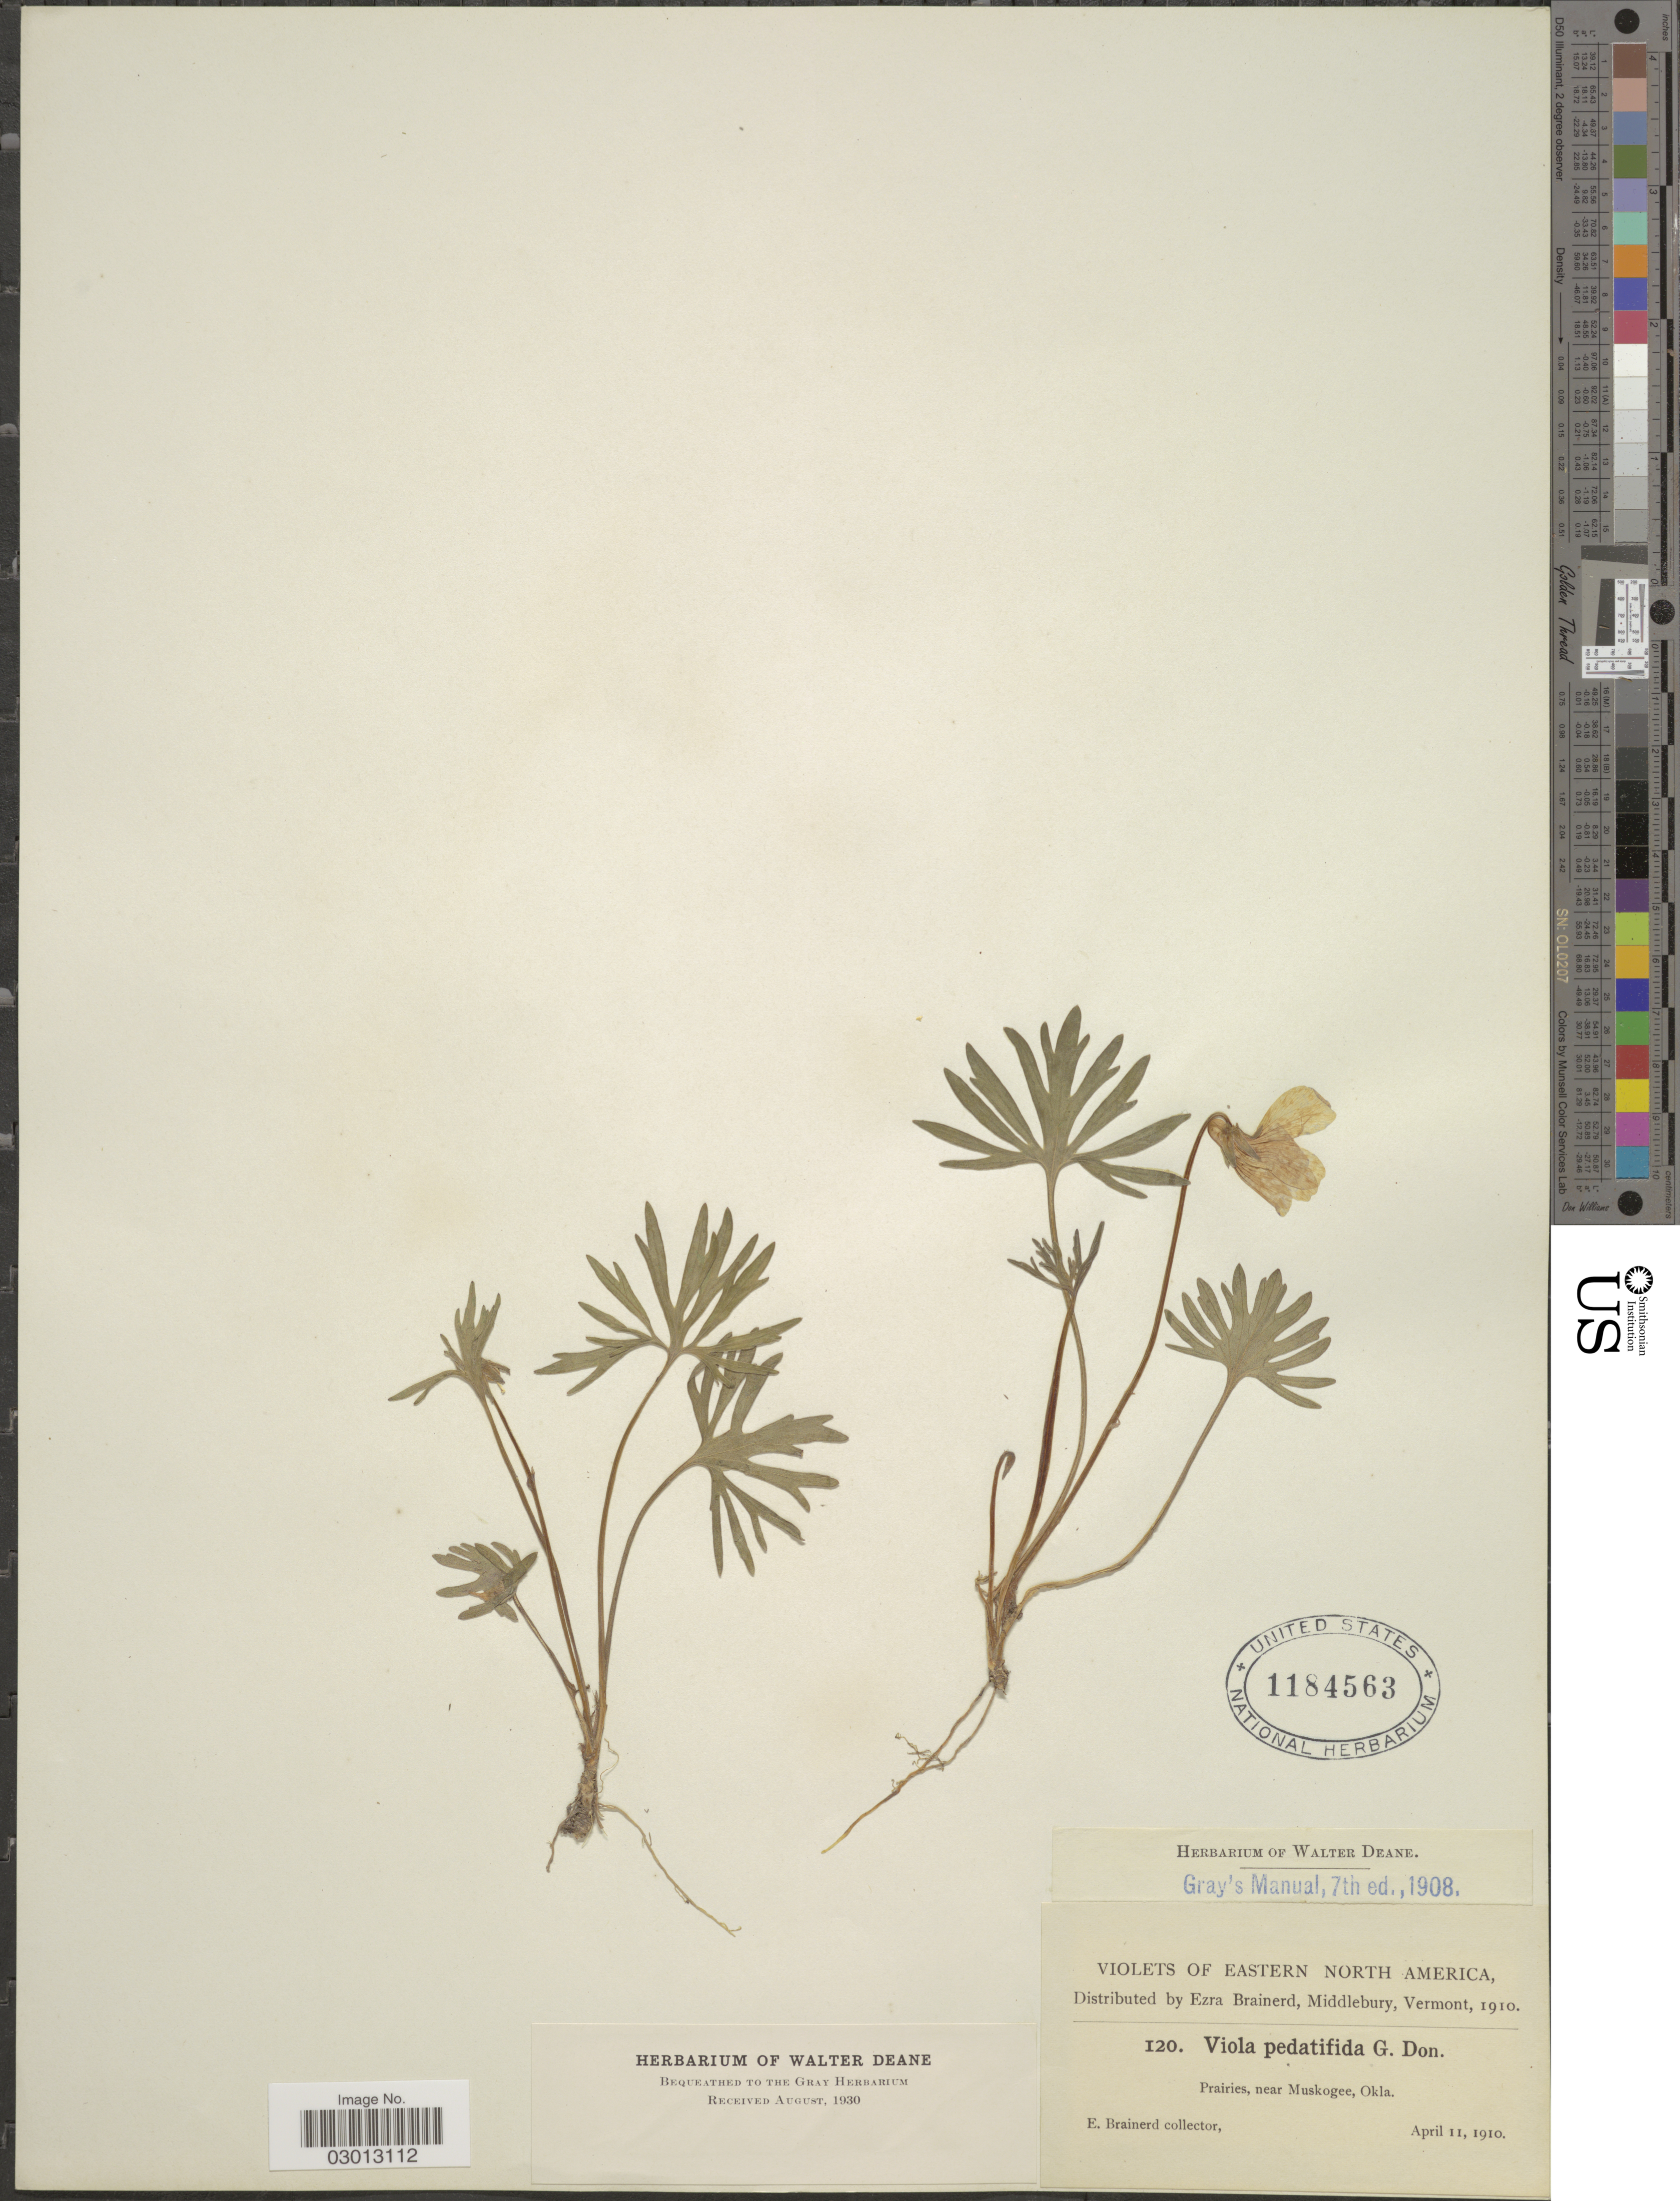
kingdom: Plantae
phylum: Tracheophyta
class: Magnoliopsida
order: Malpighiales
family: Violaceae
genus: Viola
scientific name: Viola pedatifida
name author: G. Don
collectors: E. Brainerd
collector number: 120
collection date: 1910-04-11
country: United States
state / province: Oklahoma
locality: Eastern North America. Prairies, near Muskogee, Okla.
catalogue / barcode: US 1184563